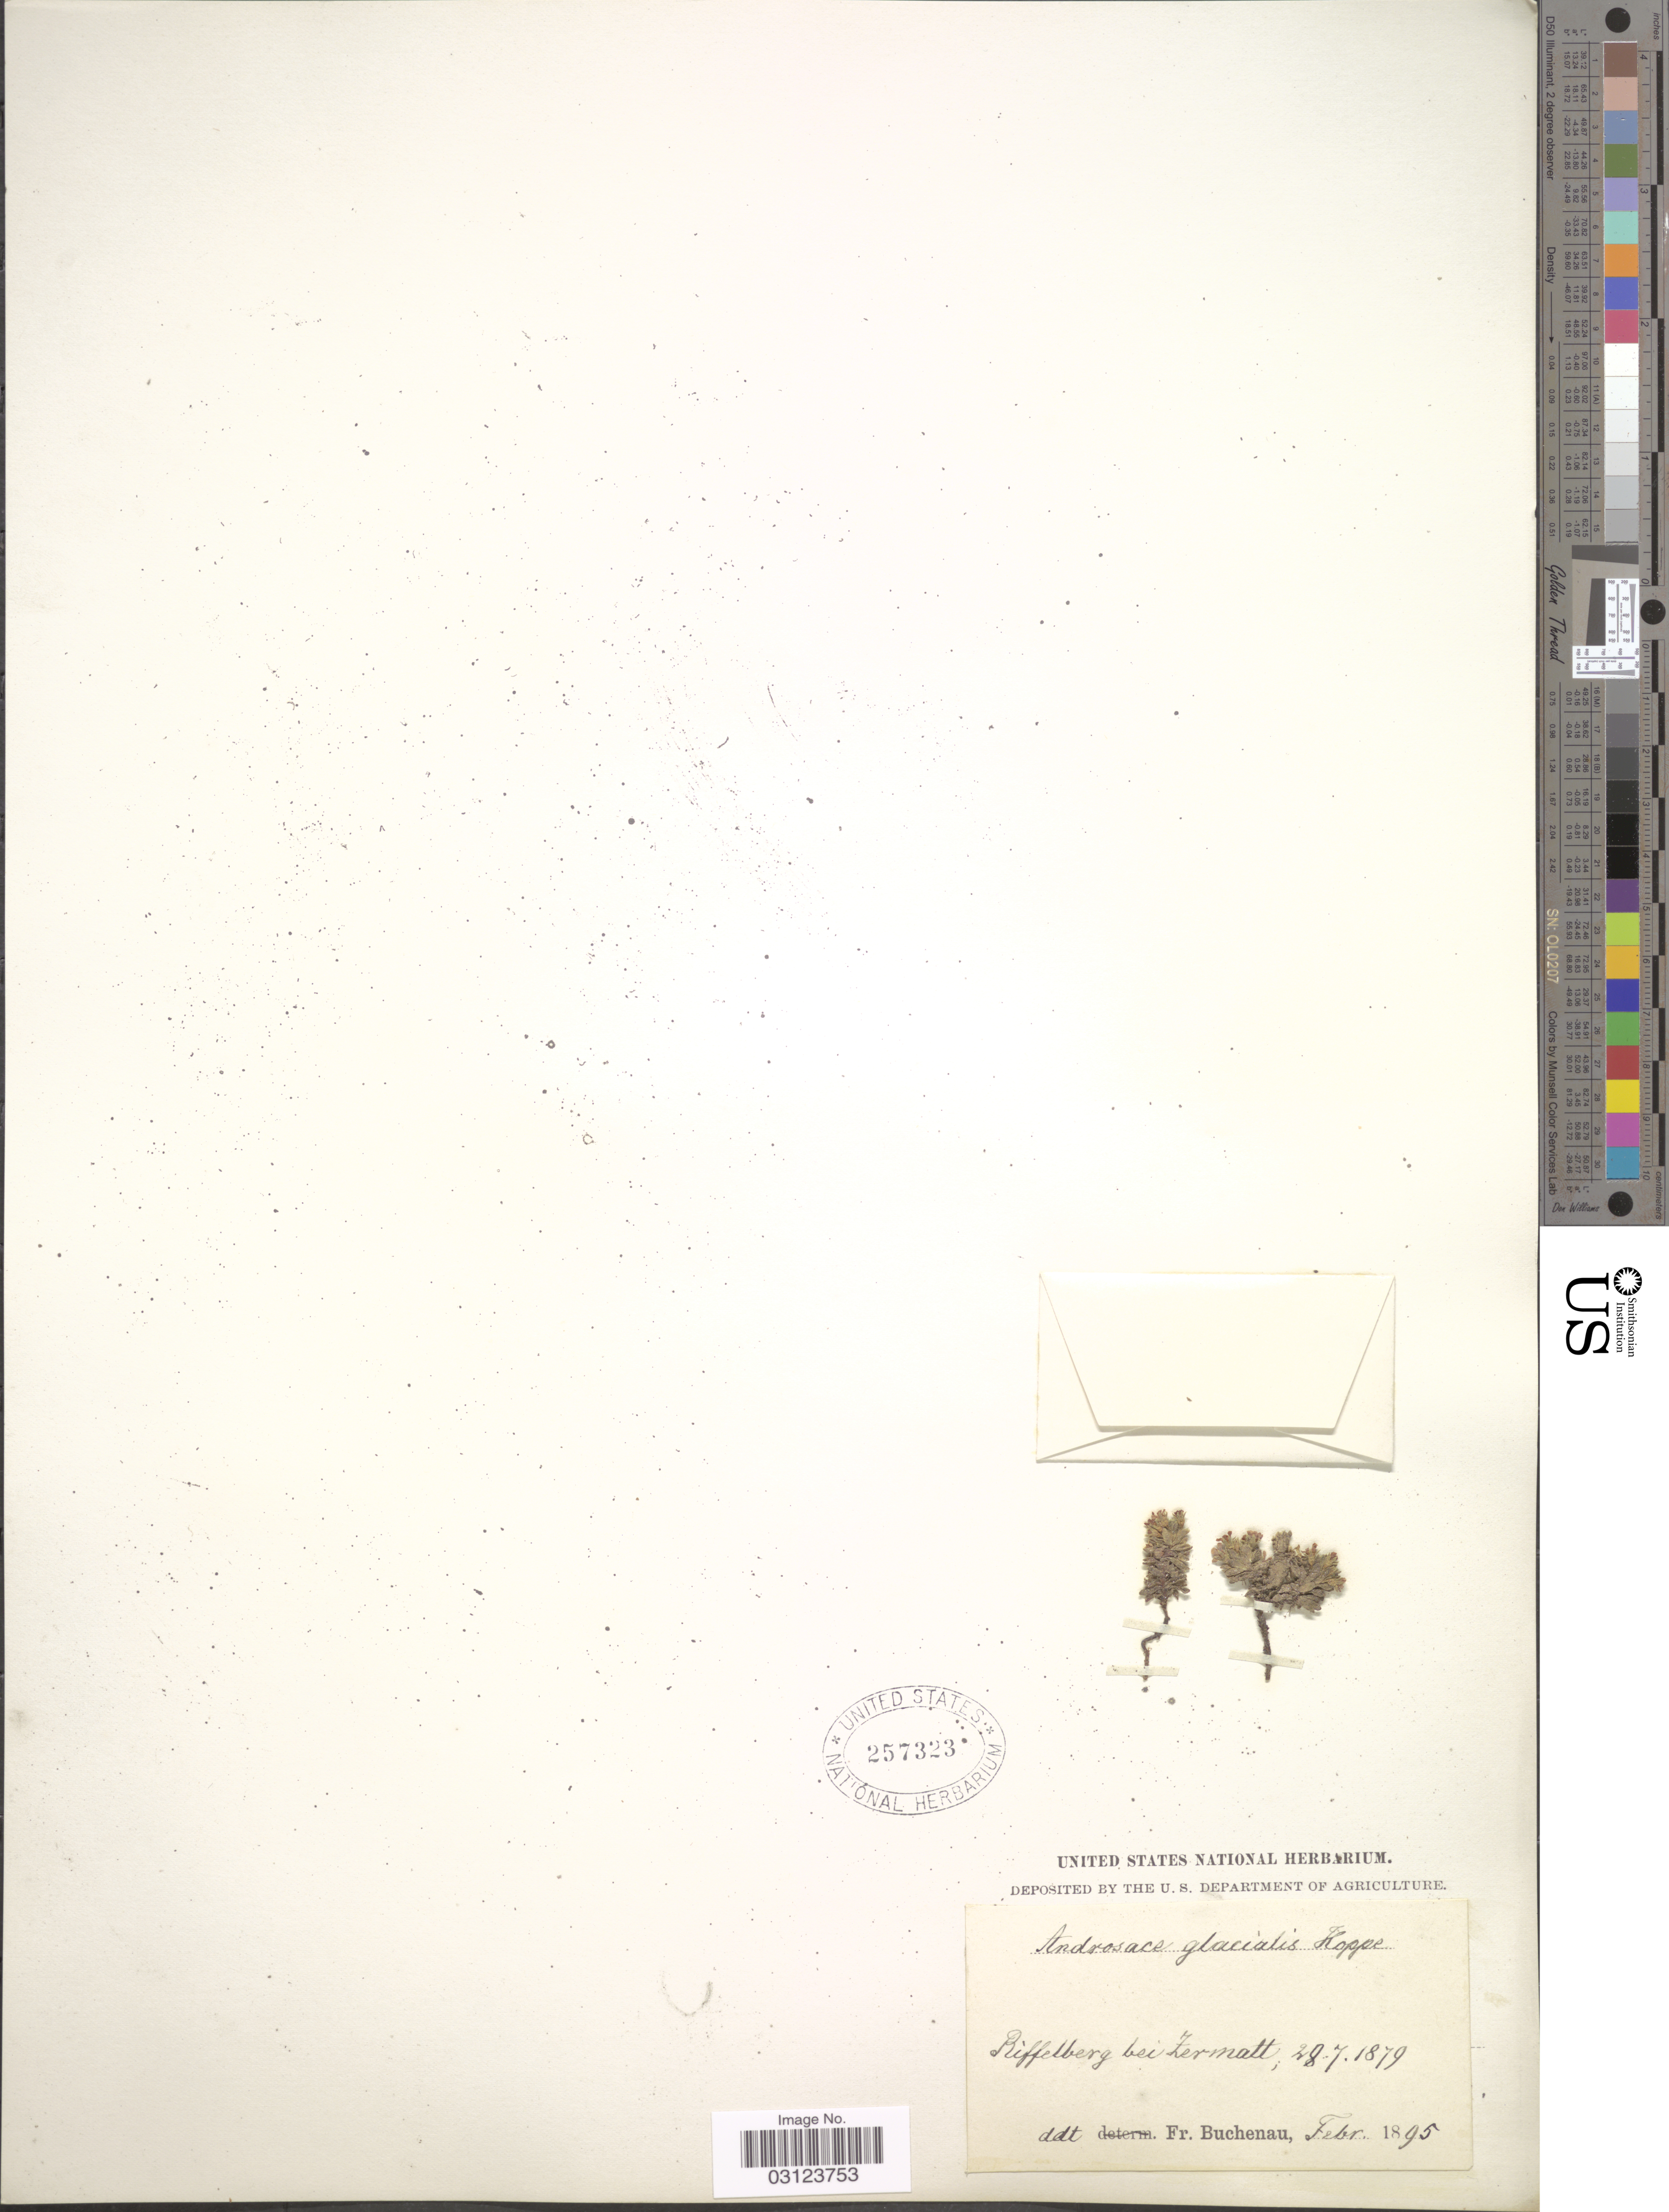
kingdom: Plantae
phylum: Tracheophyta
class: Magnoliopsida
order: Ericales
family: Primulaceae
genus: Androsace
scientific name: Androsace glacialis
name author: (Hegetschw.) Hoppe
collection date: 1879-07-28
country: Switzerland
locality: Riffelberg bei Zermatt.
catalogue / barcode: US 257325